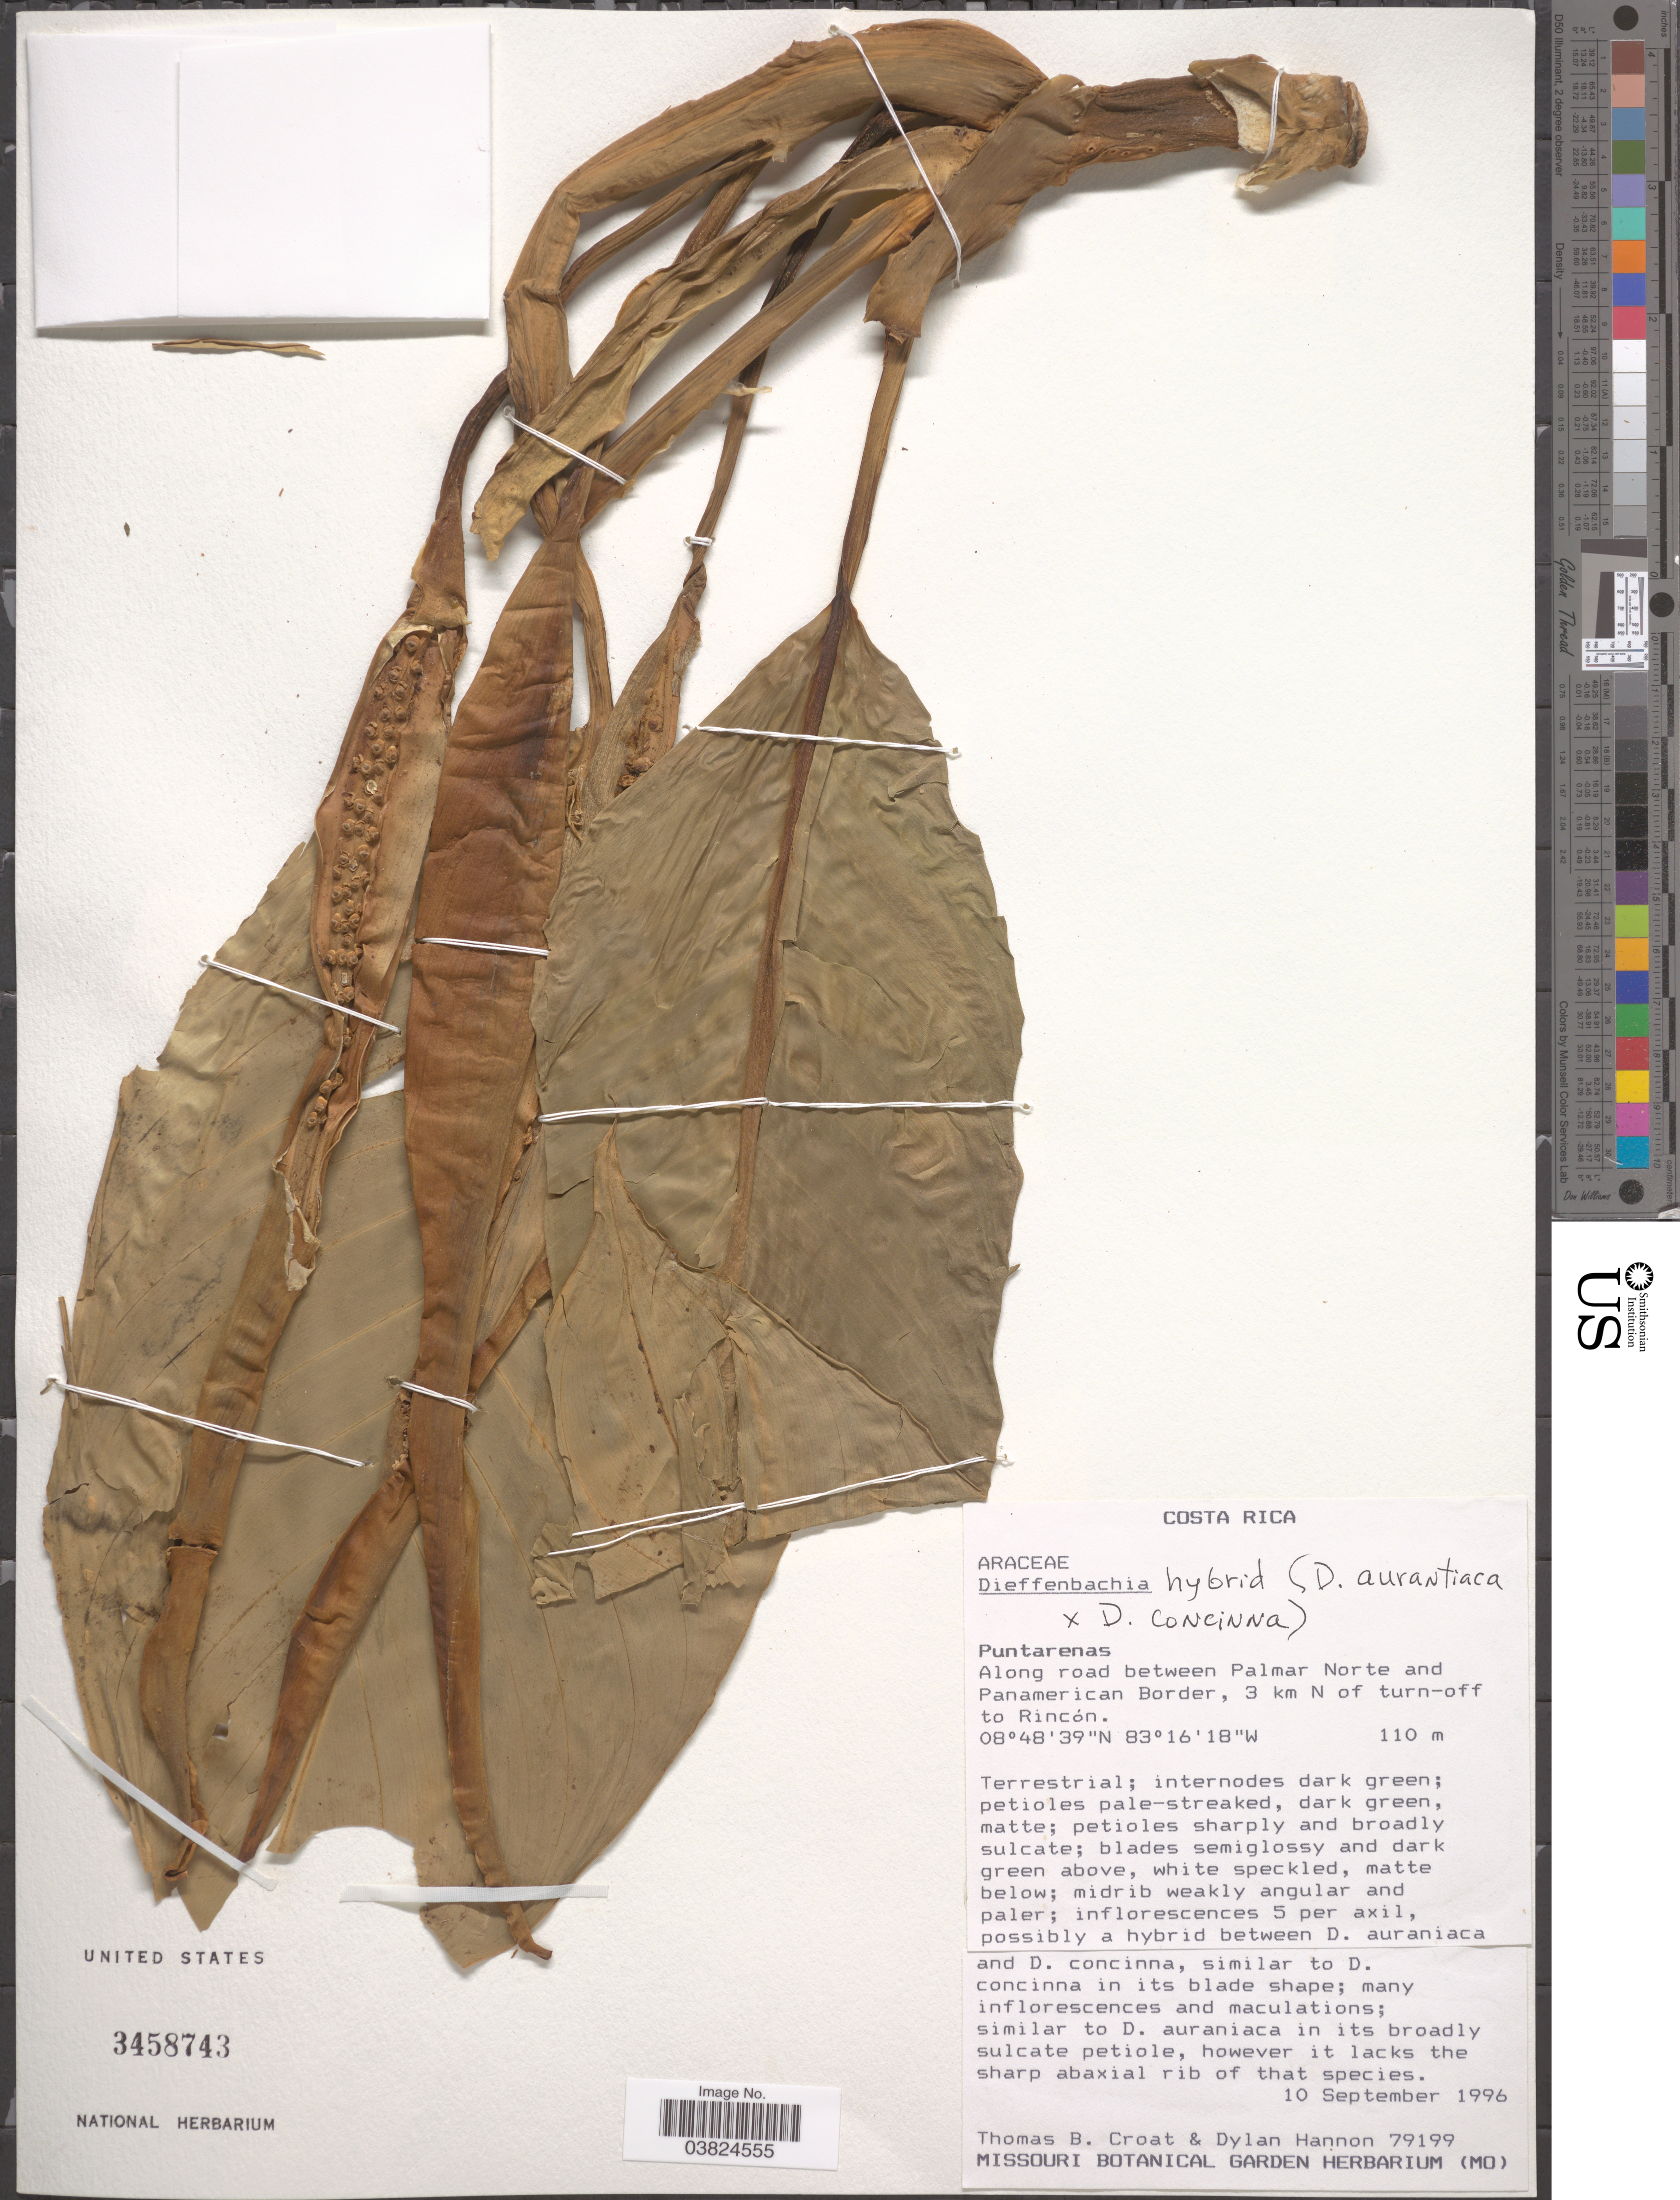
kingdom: Plantae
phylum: Tracheophyta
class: Liliopsida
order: Alismatales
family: Araceae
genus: Dieffenbachia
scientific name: Dieffenbachia aurantiaca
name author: Engl.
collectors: T. B. Croat & D. Hannon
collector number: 79199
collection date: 1996-09-10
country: Costa Rica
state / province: Puntarenas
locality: Along road between Palmar Norte and Panamerican Border, 3 km N of turn-off to Rincón.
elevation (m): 110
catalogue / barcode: US 3458743